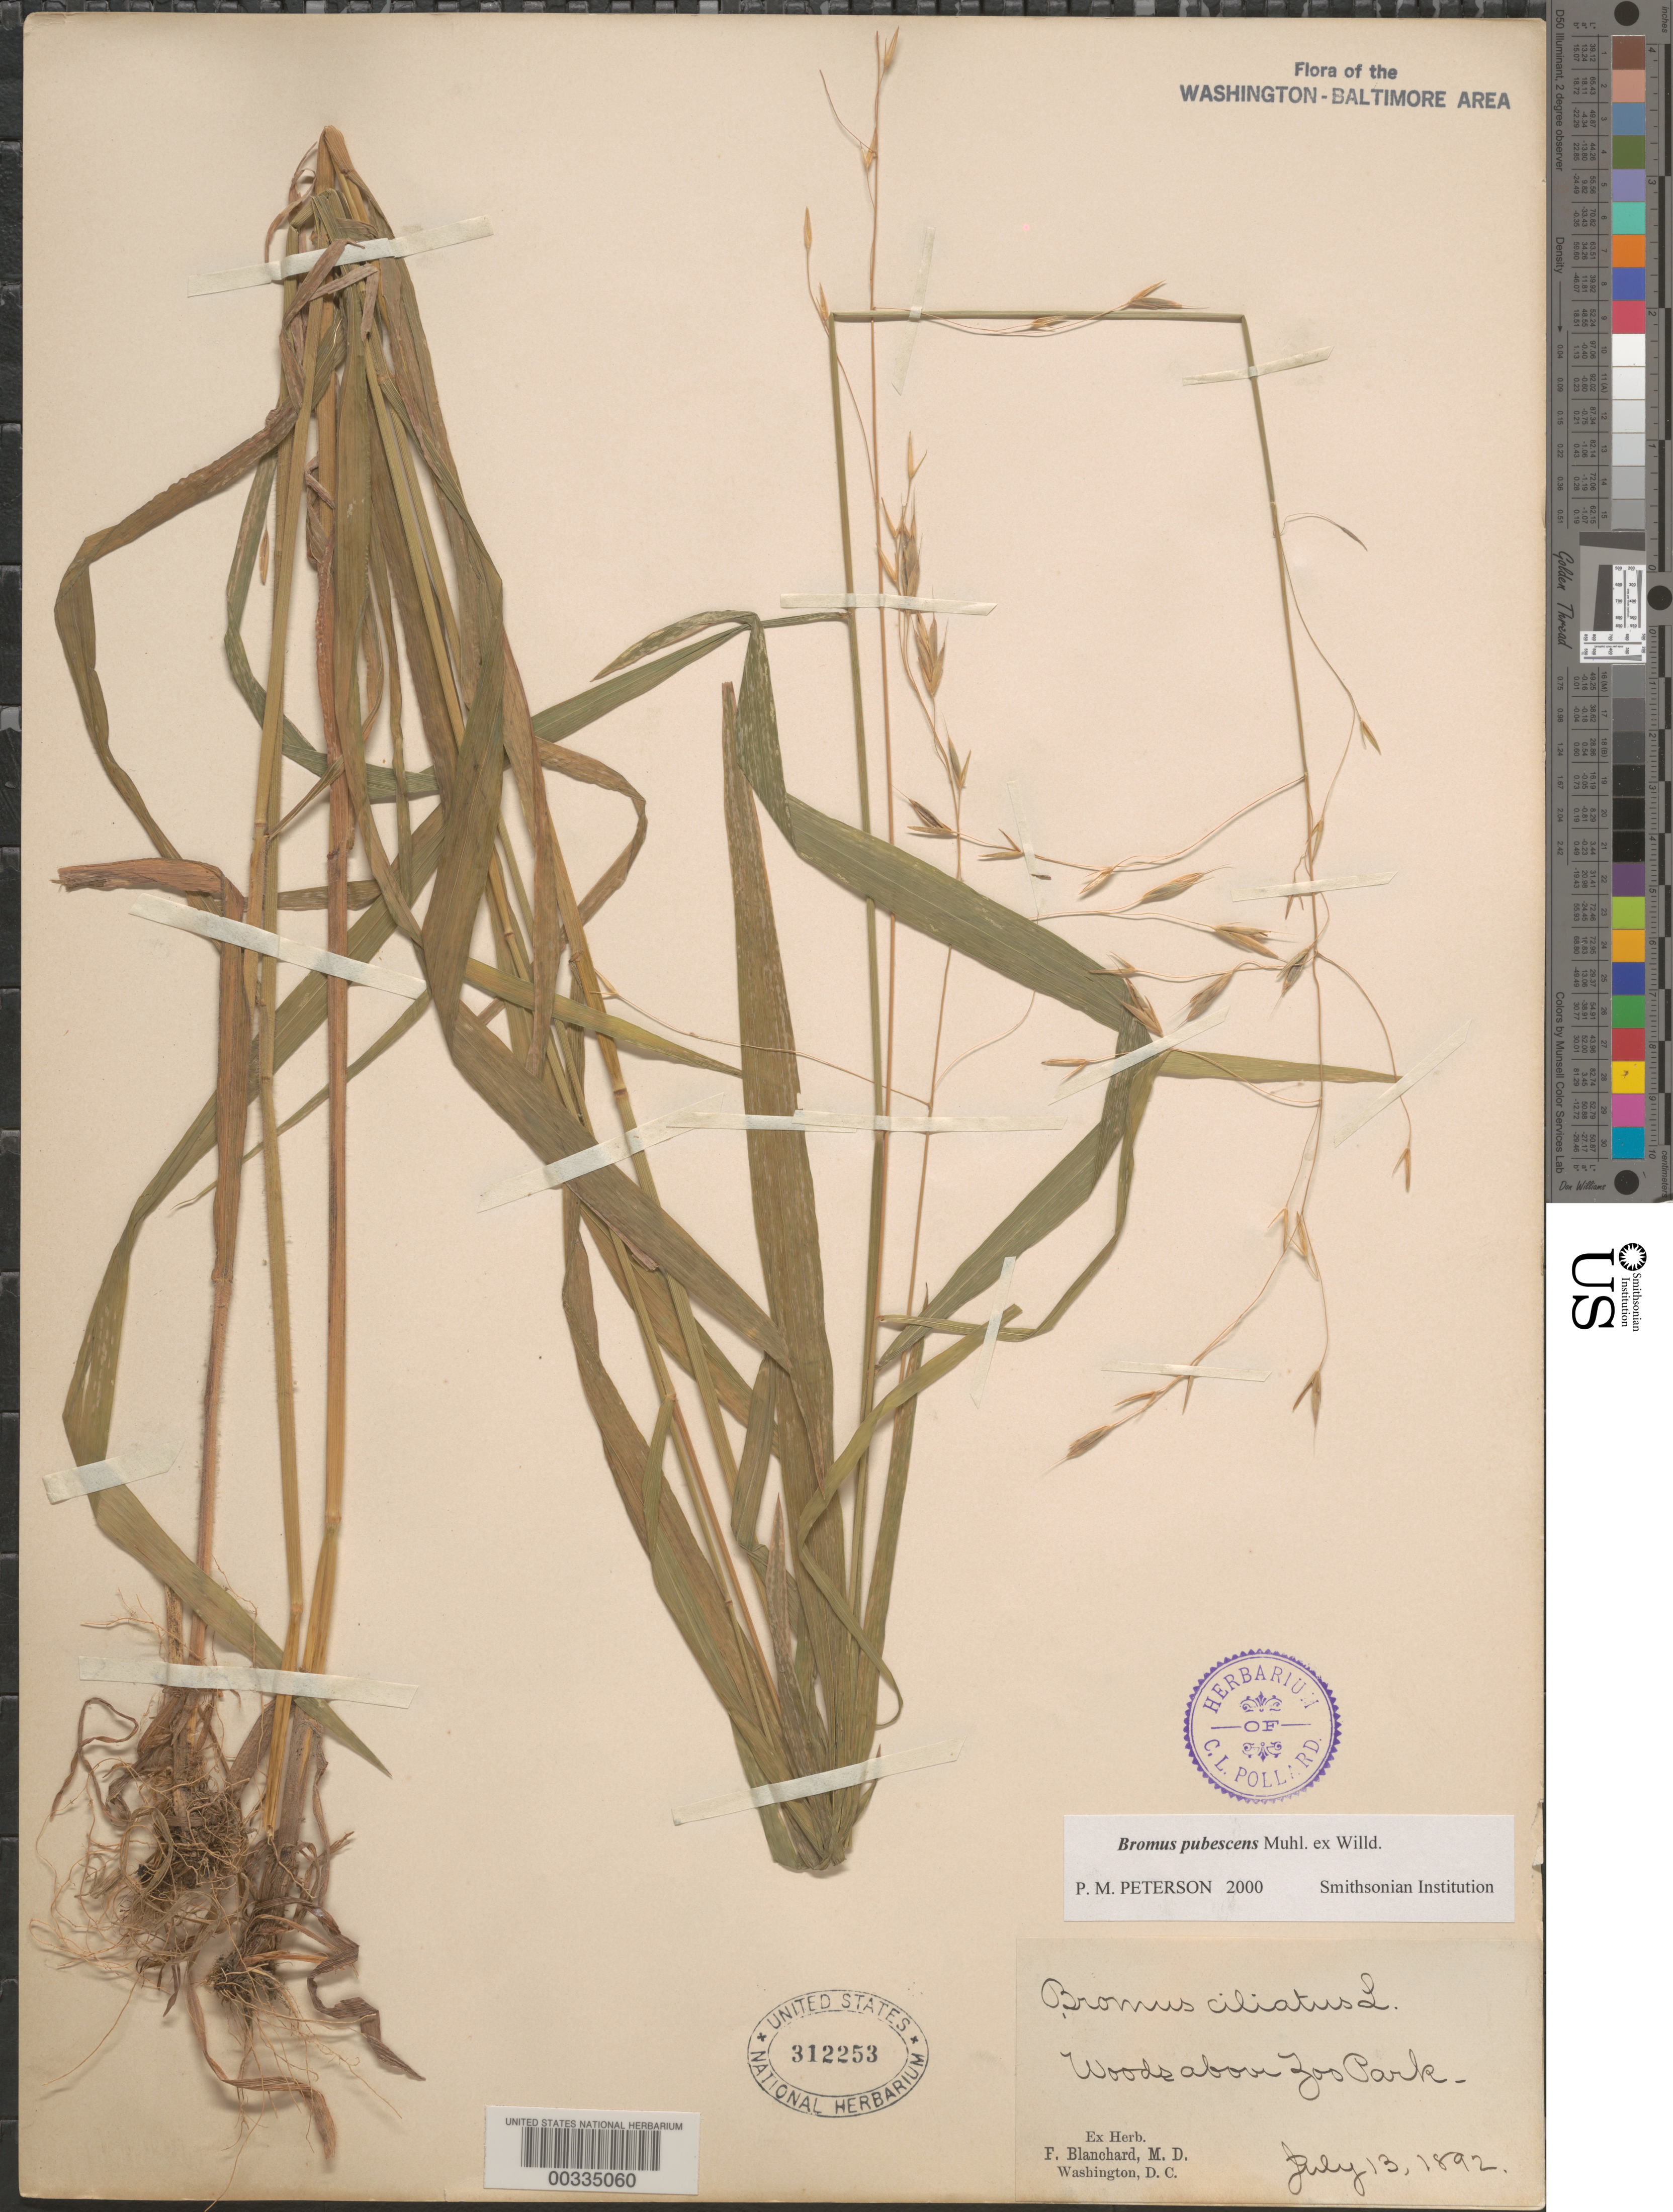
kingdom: Plantae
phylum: Tracheophyta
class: Liliopsida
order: Poales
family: Poaceae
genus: Bromus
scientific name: Bromus pubescens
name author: Muhl. ex Willd.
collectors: F. Blanchard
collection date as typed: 13 Jul 1892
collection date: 1892-07-13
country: United States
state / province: District of Columbia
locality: Above Zoo Park Rock Creek Park and Vicinity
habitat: Woods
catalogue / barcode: US 312253